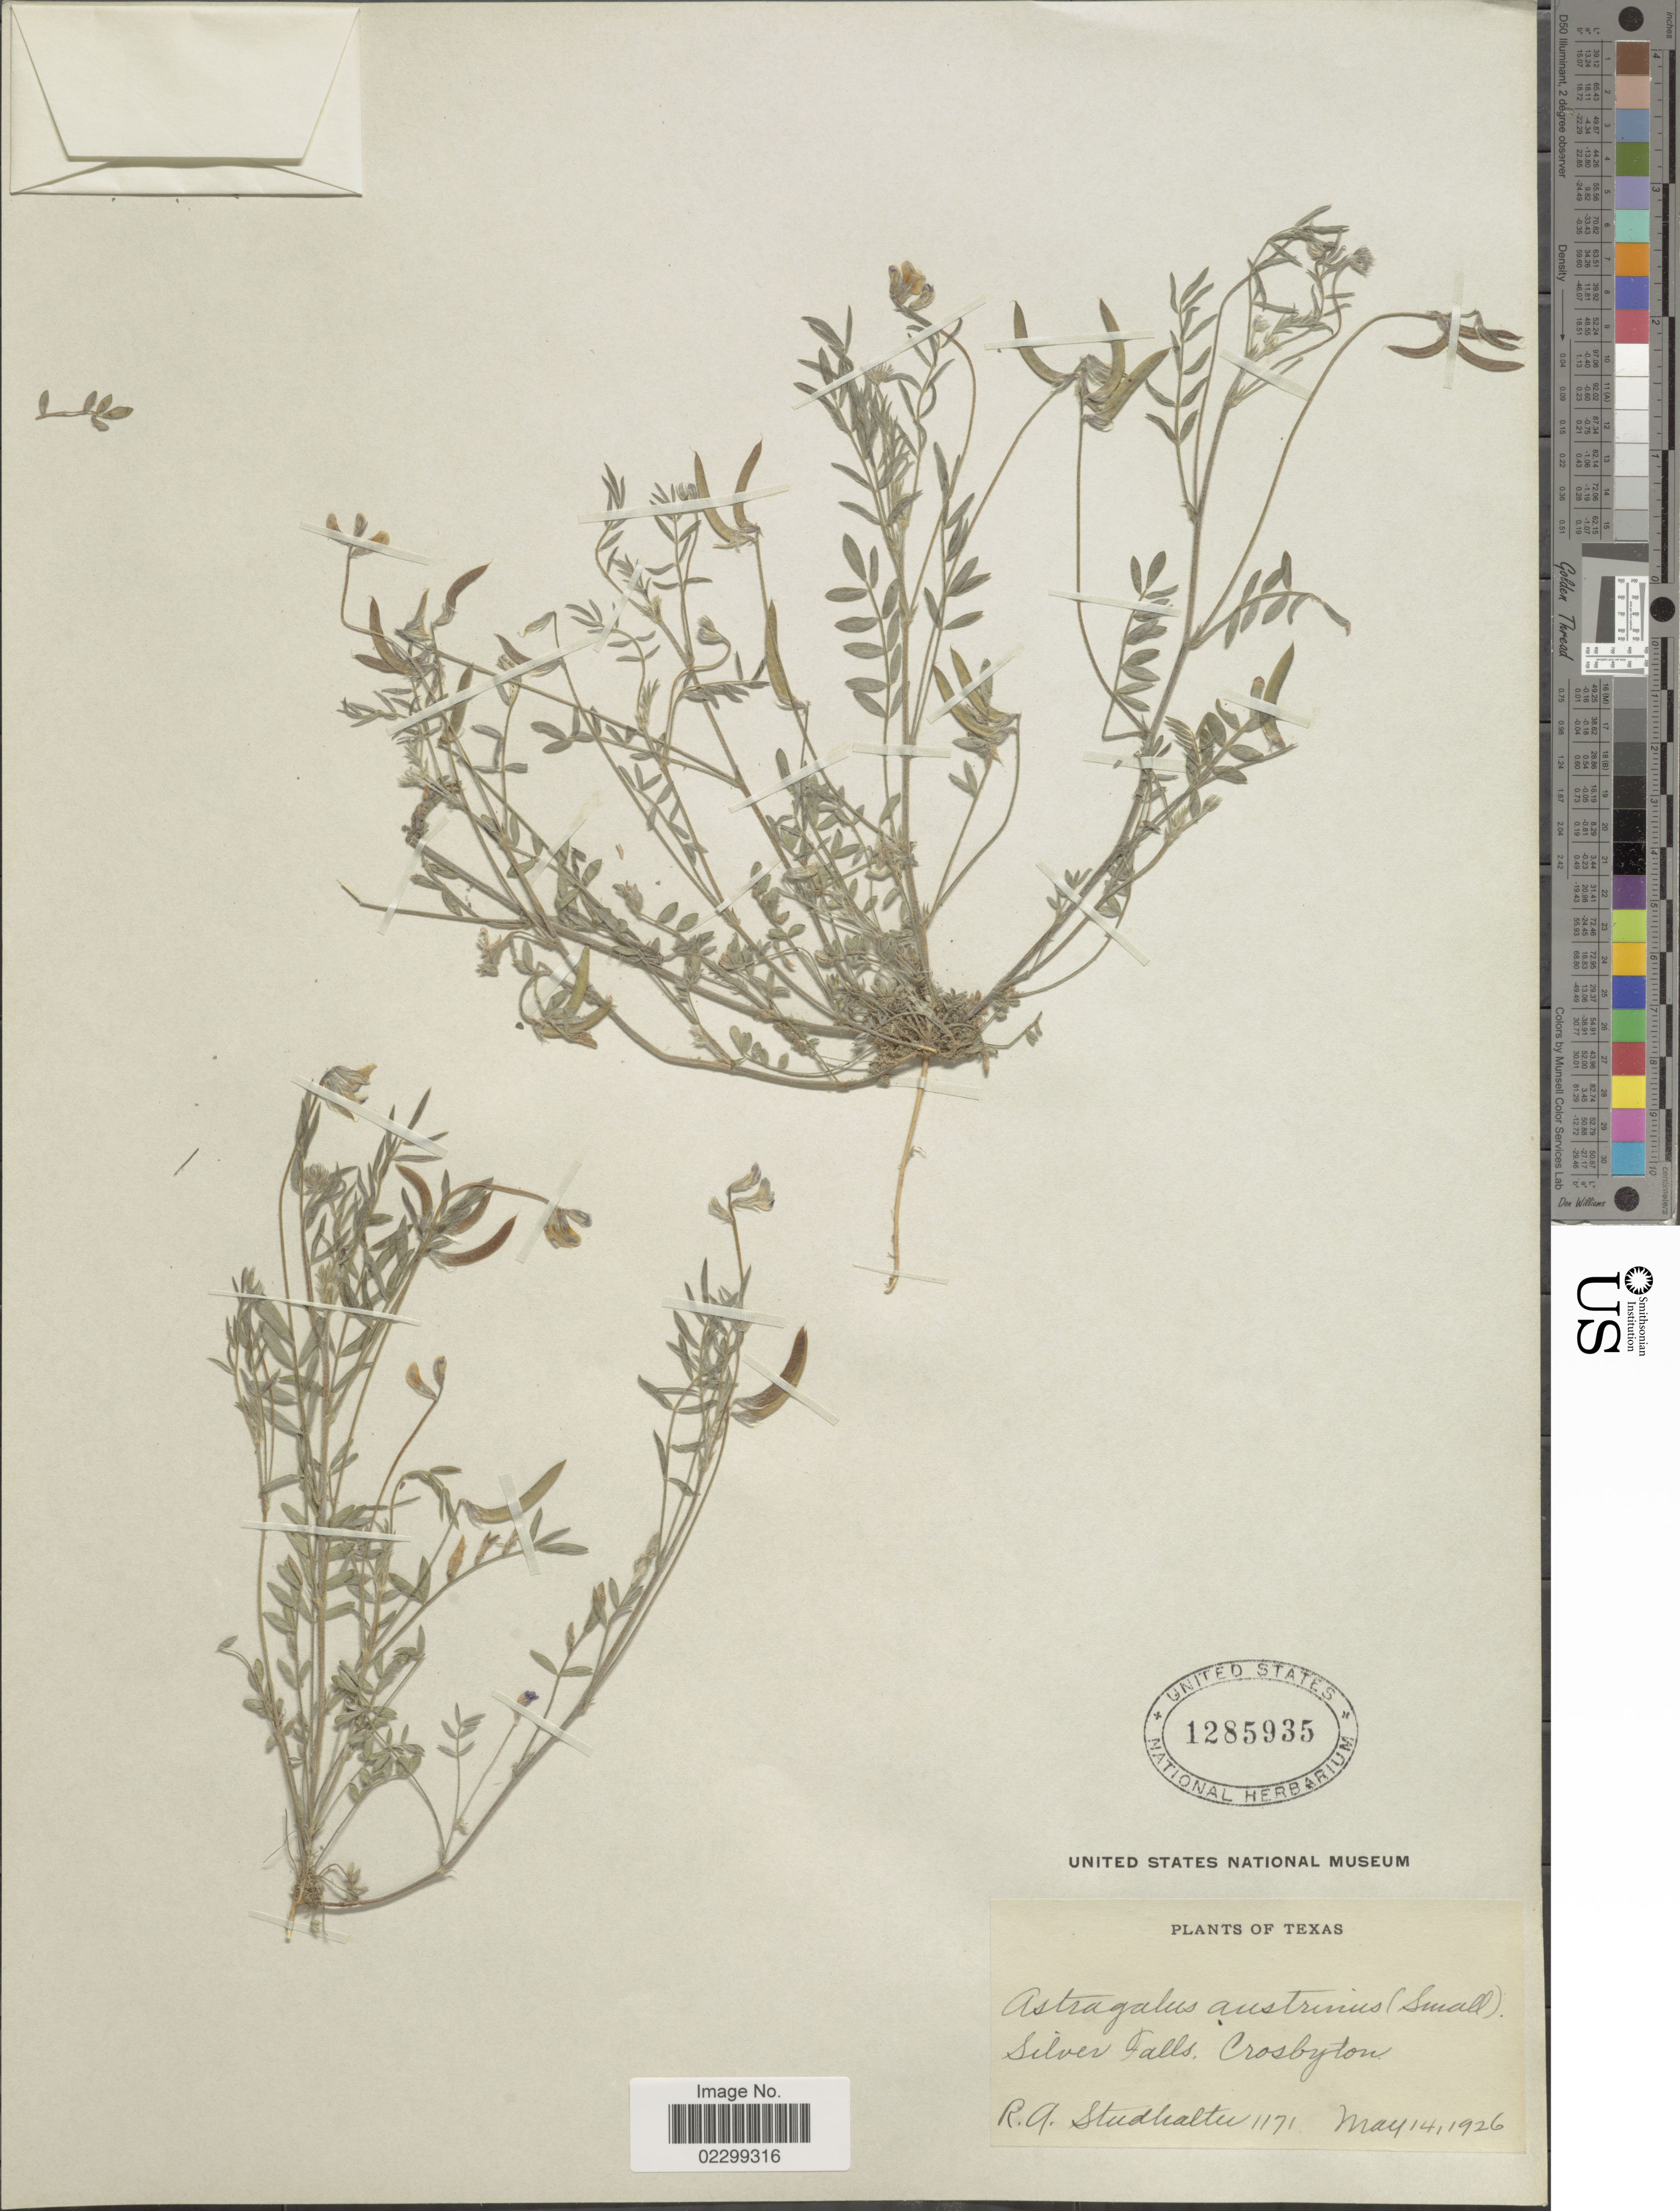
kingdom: Plantae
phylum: Tracheophyta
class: Magnoliopsida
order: Fabales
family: Fabaceae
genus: Astragalus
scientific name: Astragalus austrinus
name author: (Small) O.E. Schulz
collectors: R. Studhalter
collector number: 1171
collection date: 1926-05-14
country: United States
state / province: Texas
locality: Silver Falls, Crosbyton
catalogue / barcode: US 1285935